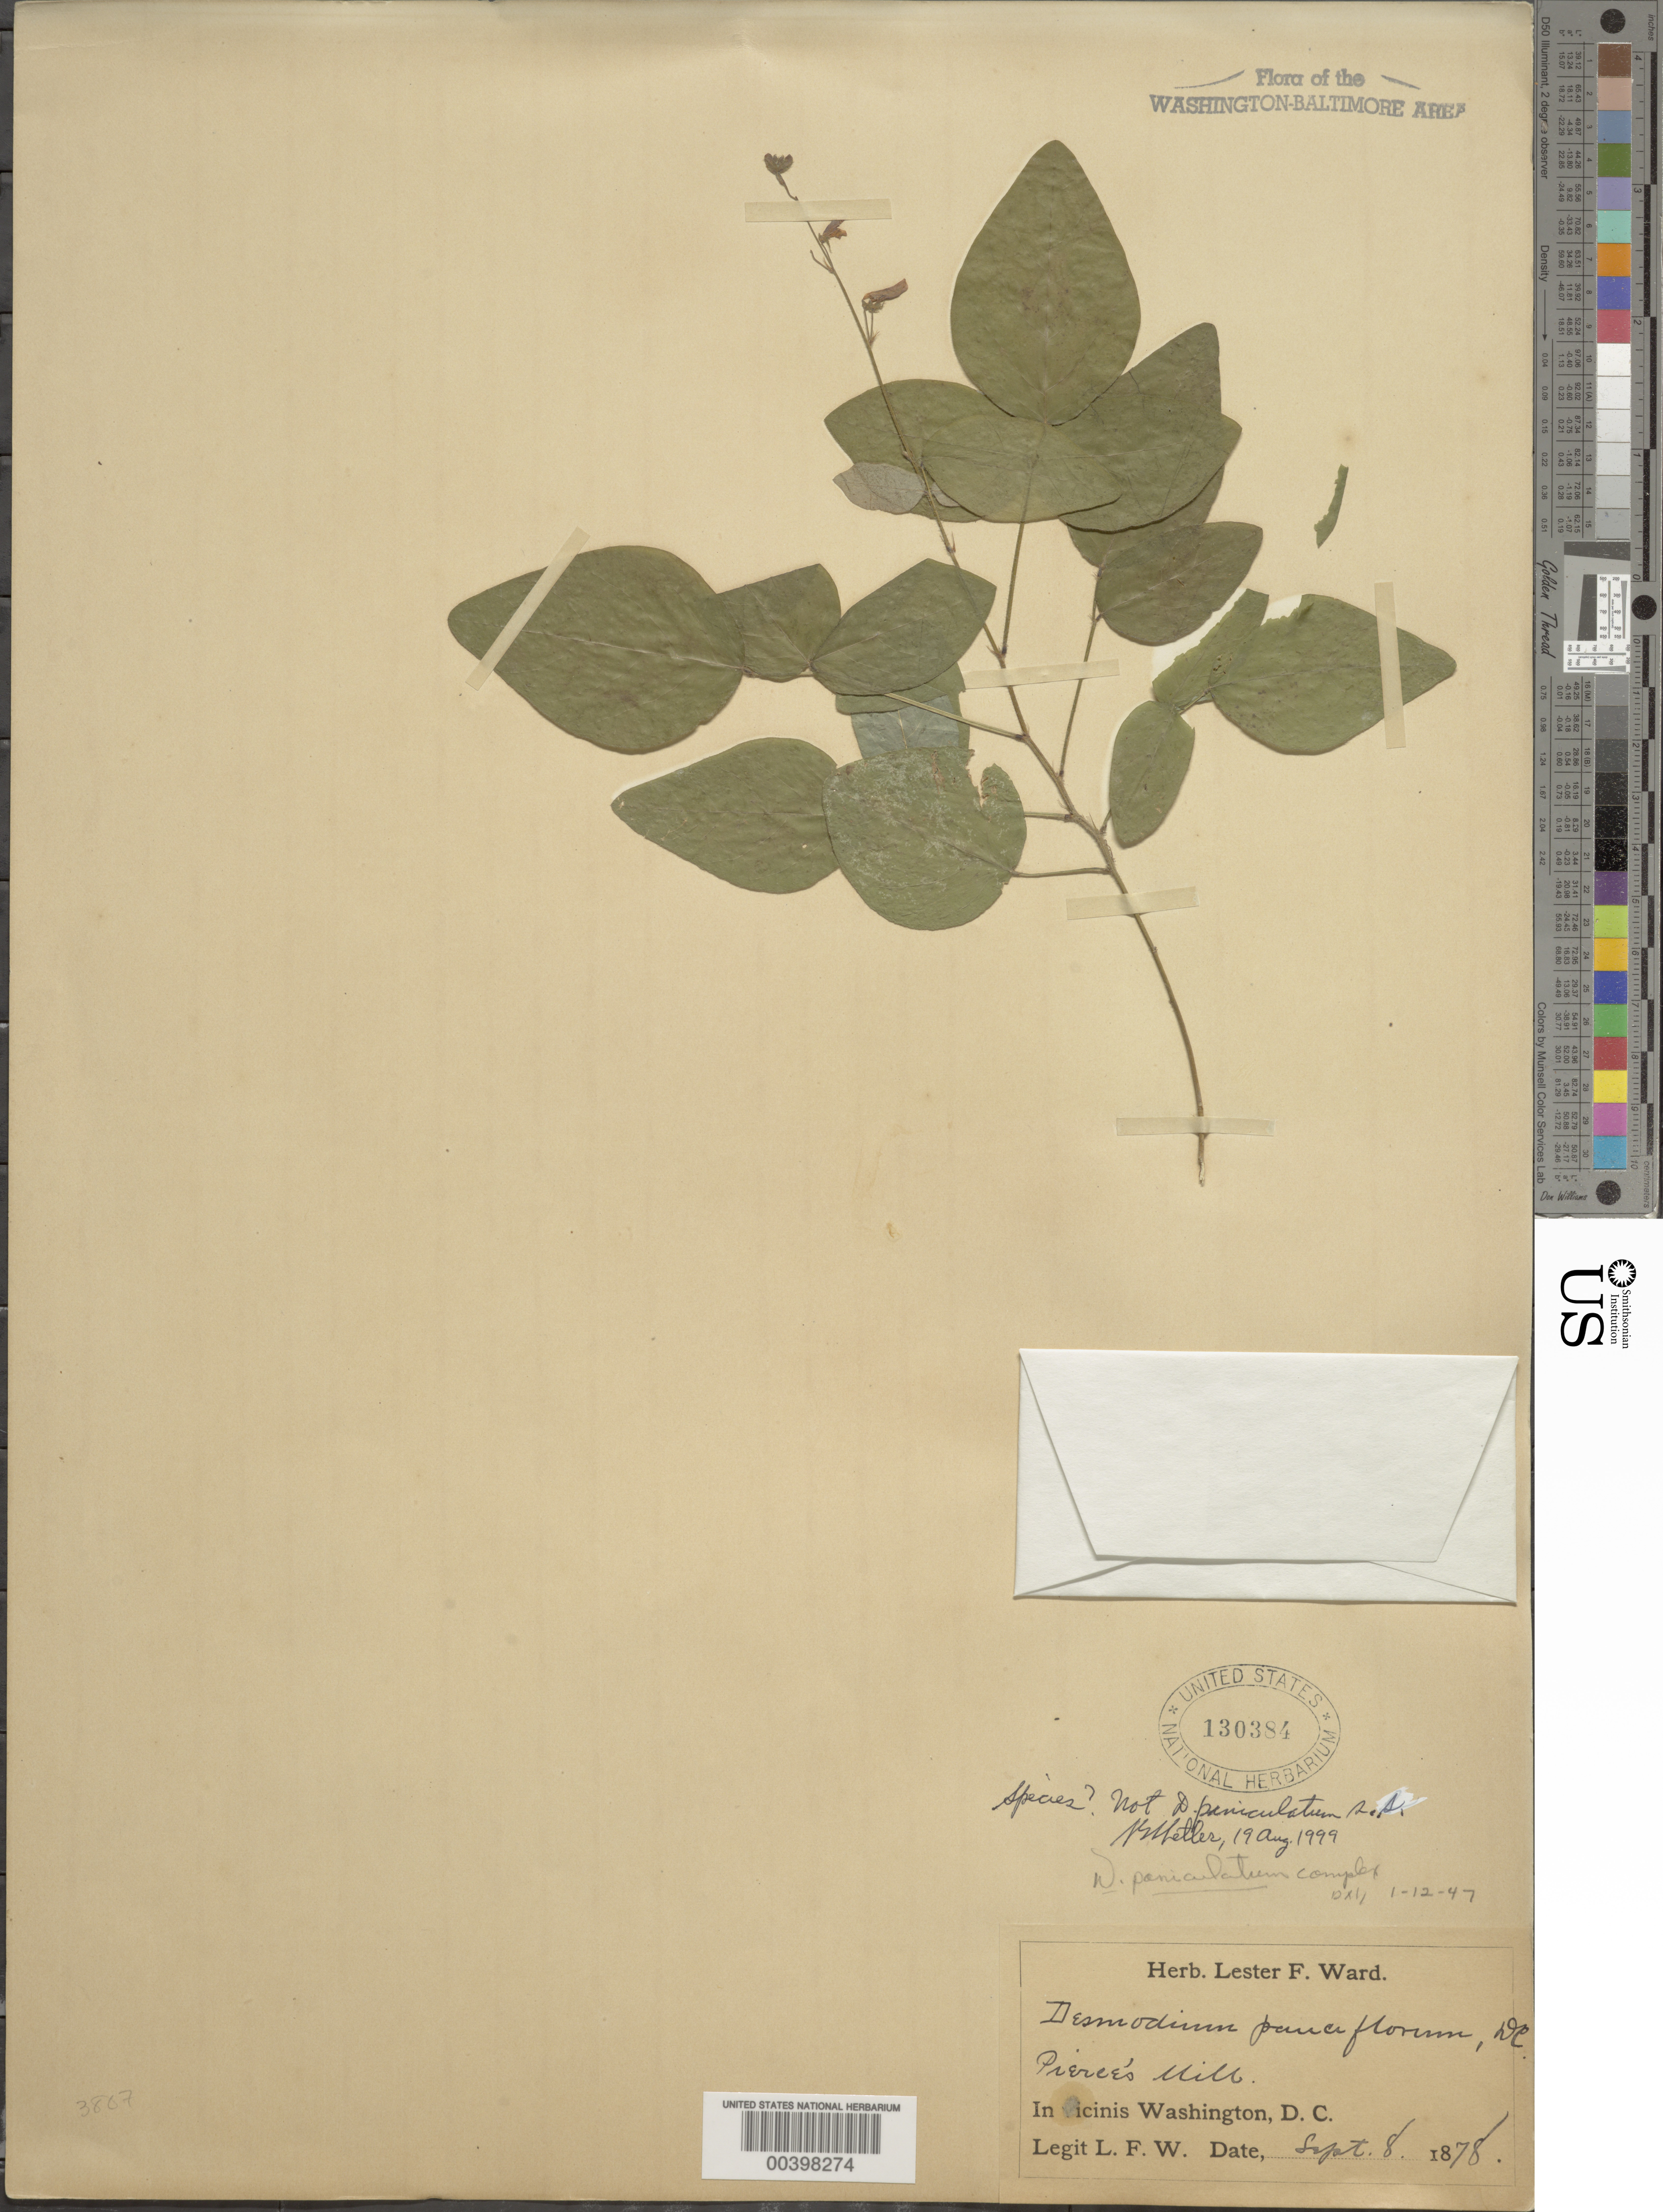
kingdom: Plantae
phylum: Tracheophyta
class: Magnoliopsida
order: Fabales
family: Fabaceae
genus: Desmodium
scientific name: Desmodium sp.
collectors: L. F. Ward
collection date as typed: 08 Sep 1878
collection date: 1878-09-08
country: United States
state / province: District of Columbia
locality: Pierce's Mill Rock Creek Park and vicinity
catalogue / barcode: US 130384